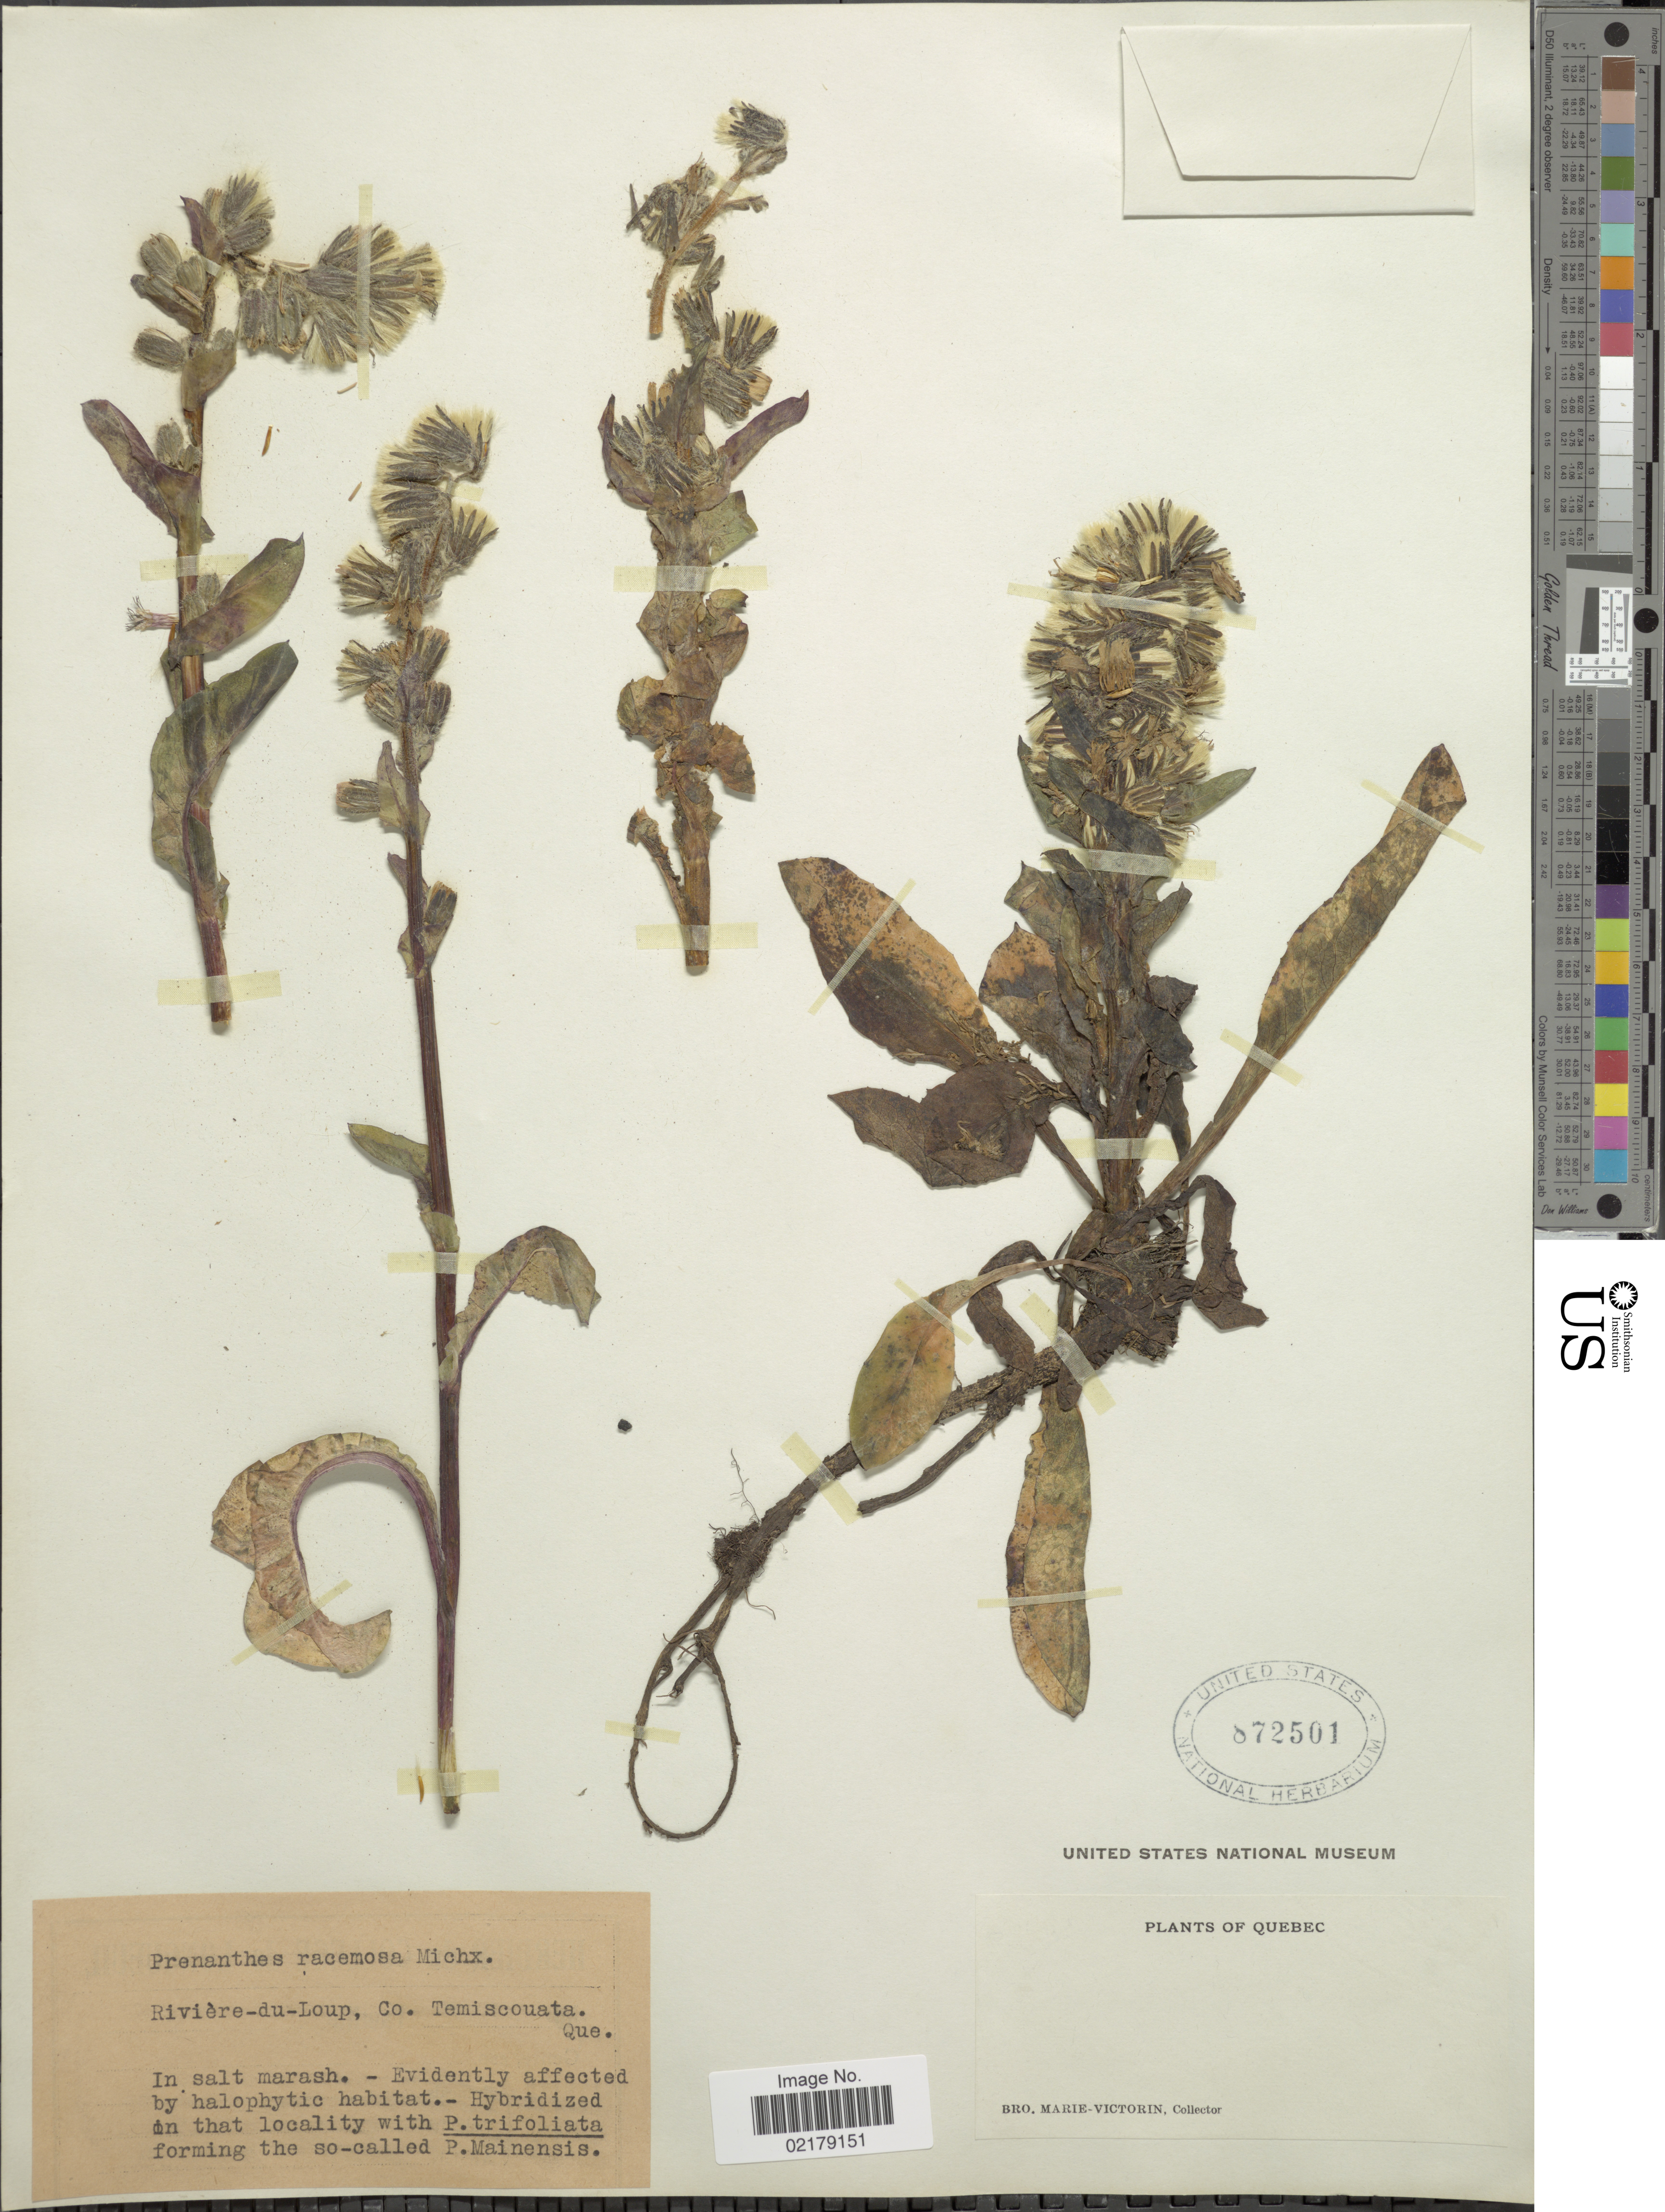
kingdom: Plantae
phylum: Tracheophyta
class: Magnoliopsida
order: Asterales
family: Asteraceae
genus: Nabalus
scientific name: Nabalus racemosus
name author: (Michx.) Hook.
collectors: Fr. Marie-Victorin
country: Canada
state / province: Quebec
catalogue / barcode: US 872501